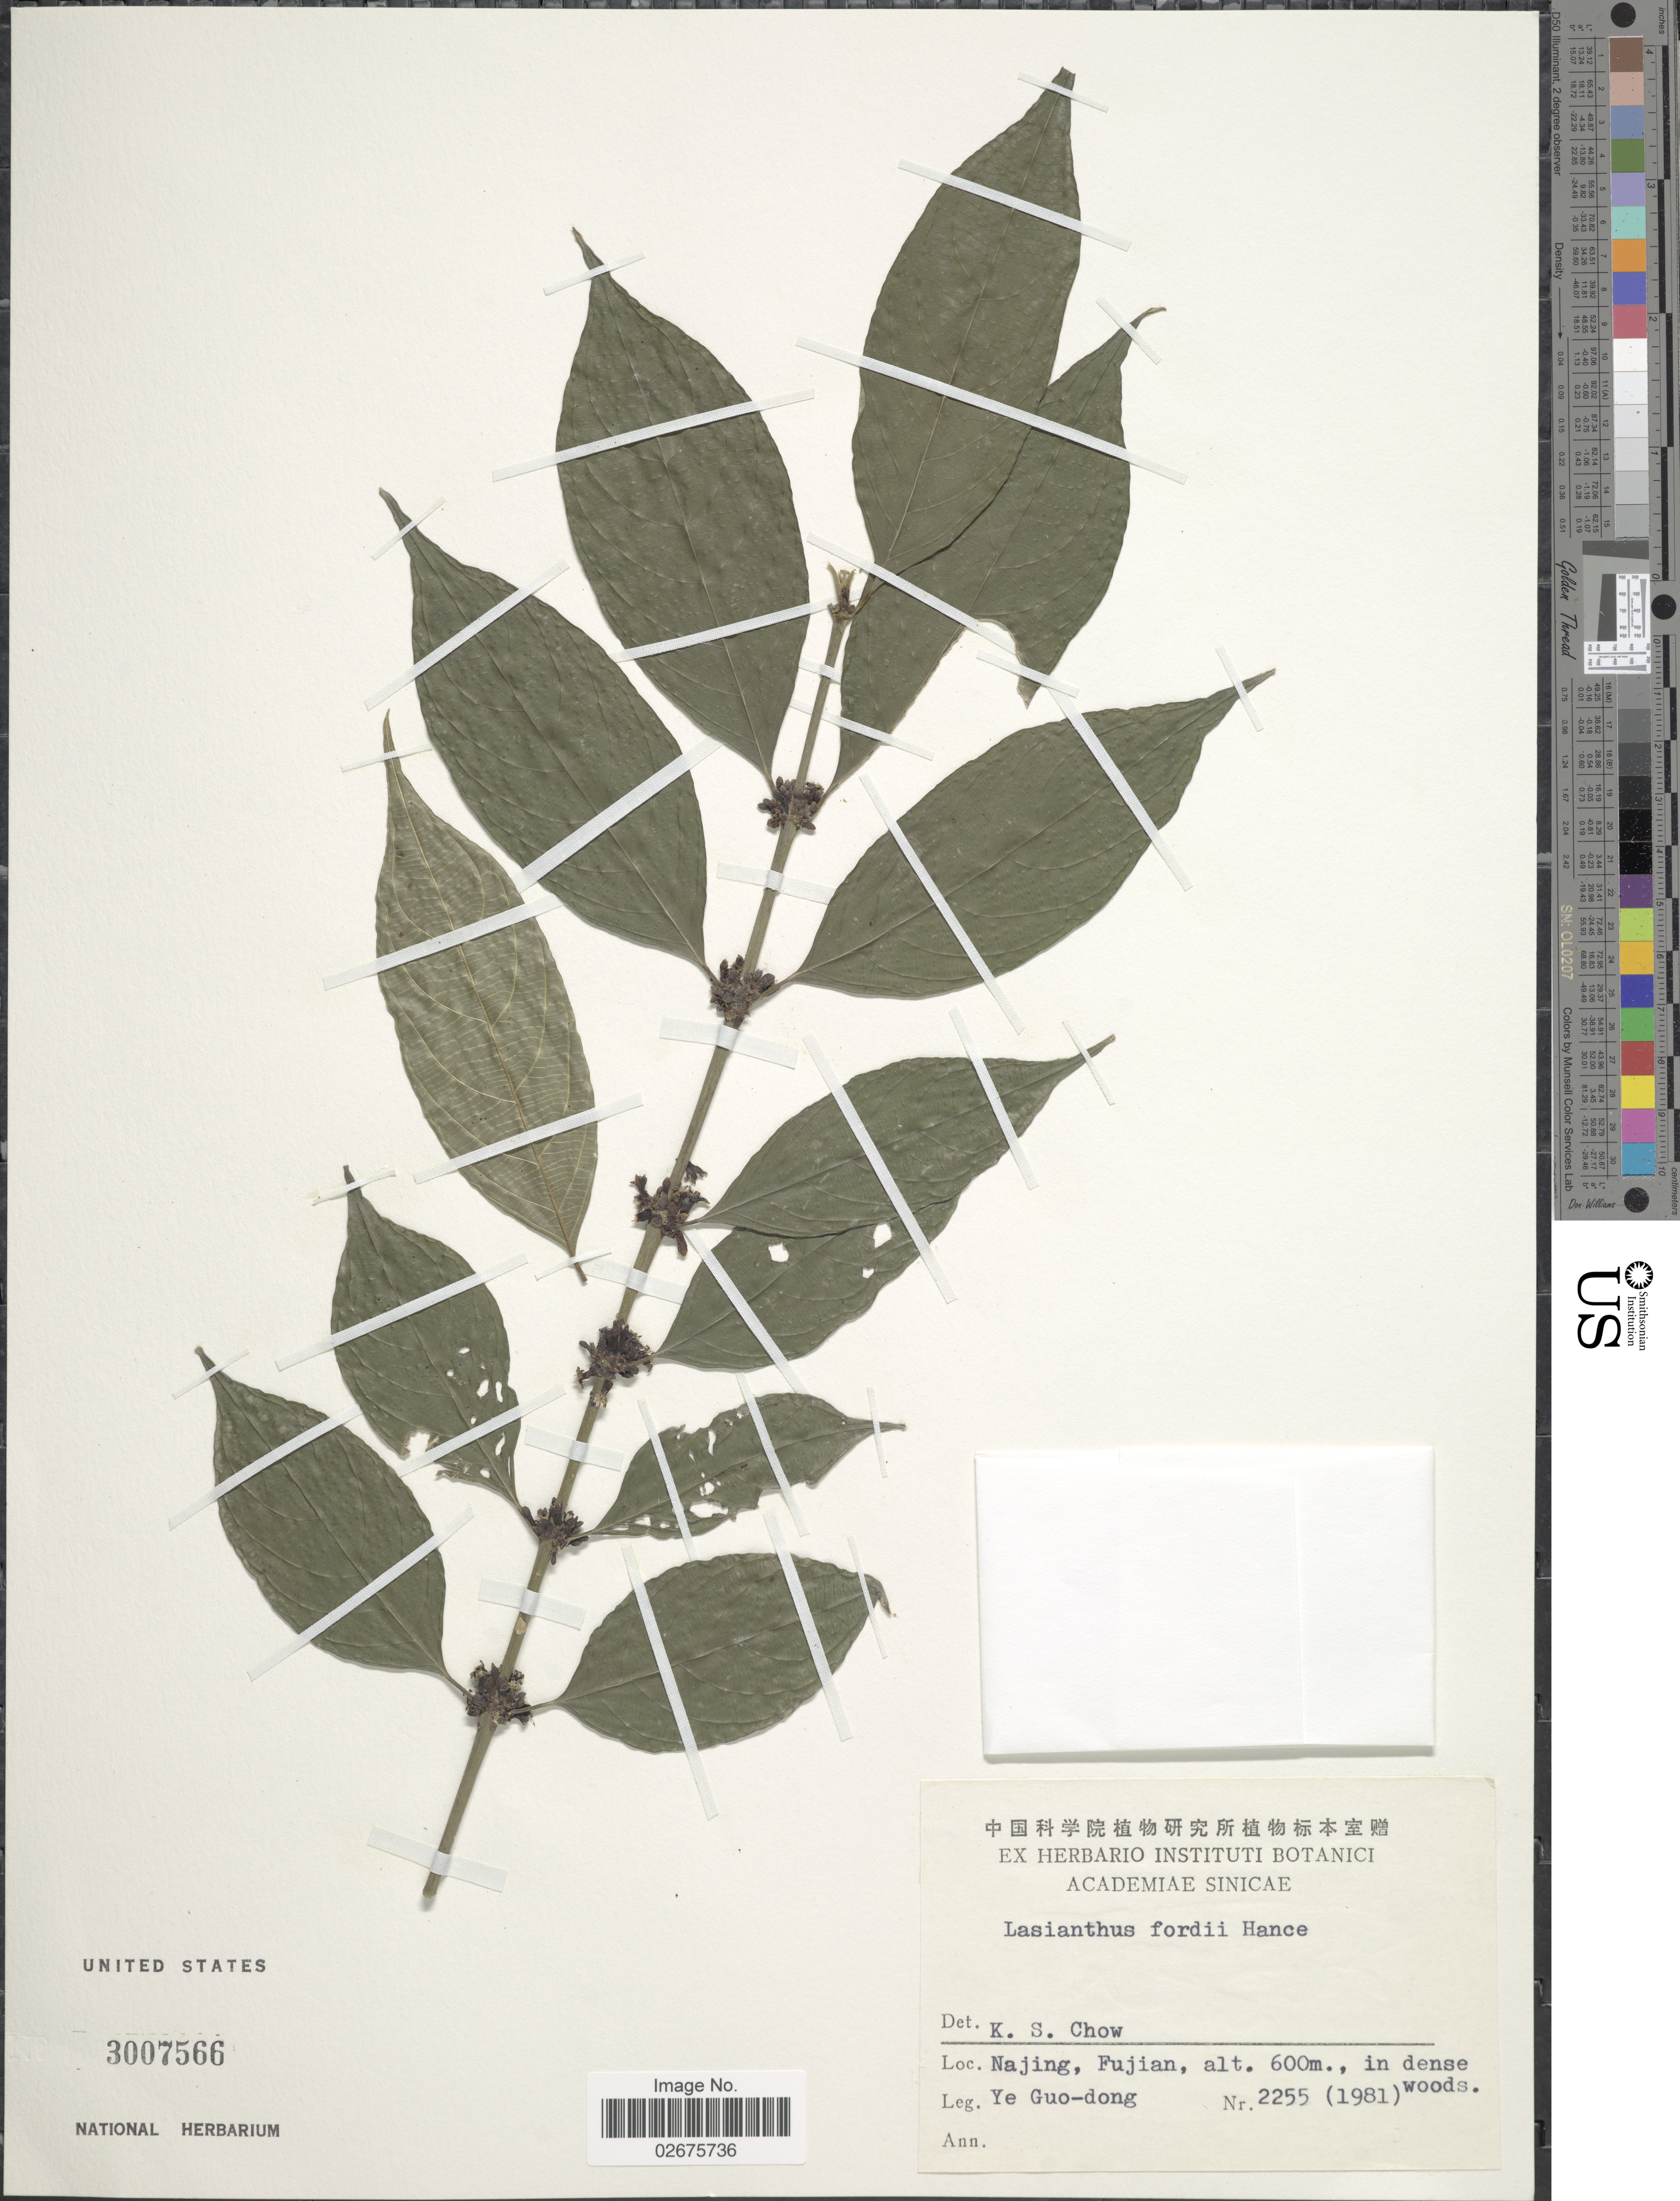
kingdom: Plantae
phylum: Tracheophyta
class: Magnoliopsida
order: Gentianales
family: Rubiaceae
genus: Lasianthus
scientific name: Lasianthus fordii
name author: Hance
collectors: Y. Guo-dong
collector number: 2255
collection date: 1981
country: China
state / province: Fujian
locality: Najing, Fujian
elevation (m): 600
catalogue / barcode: US 3007566